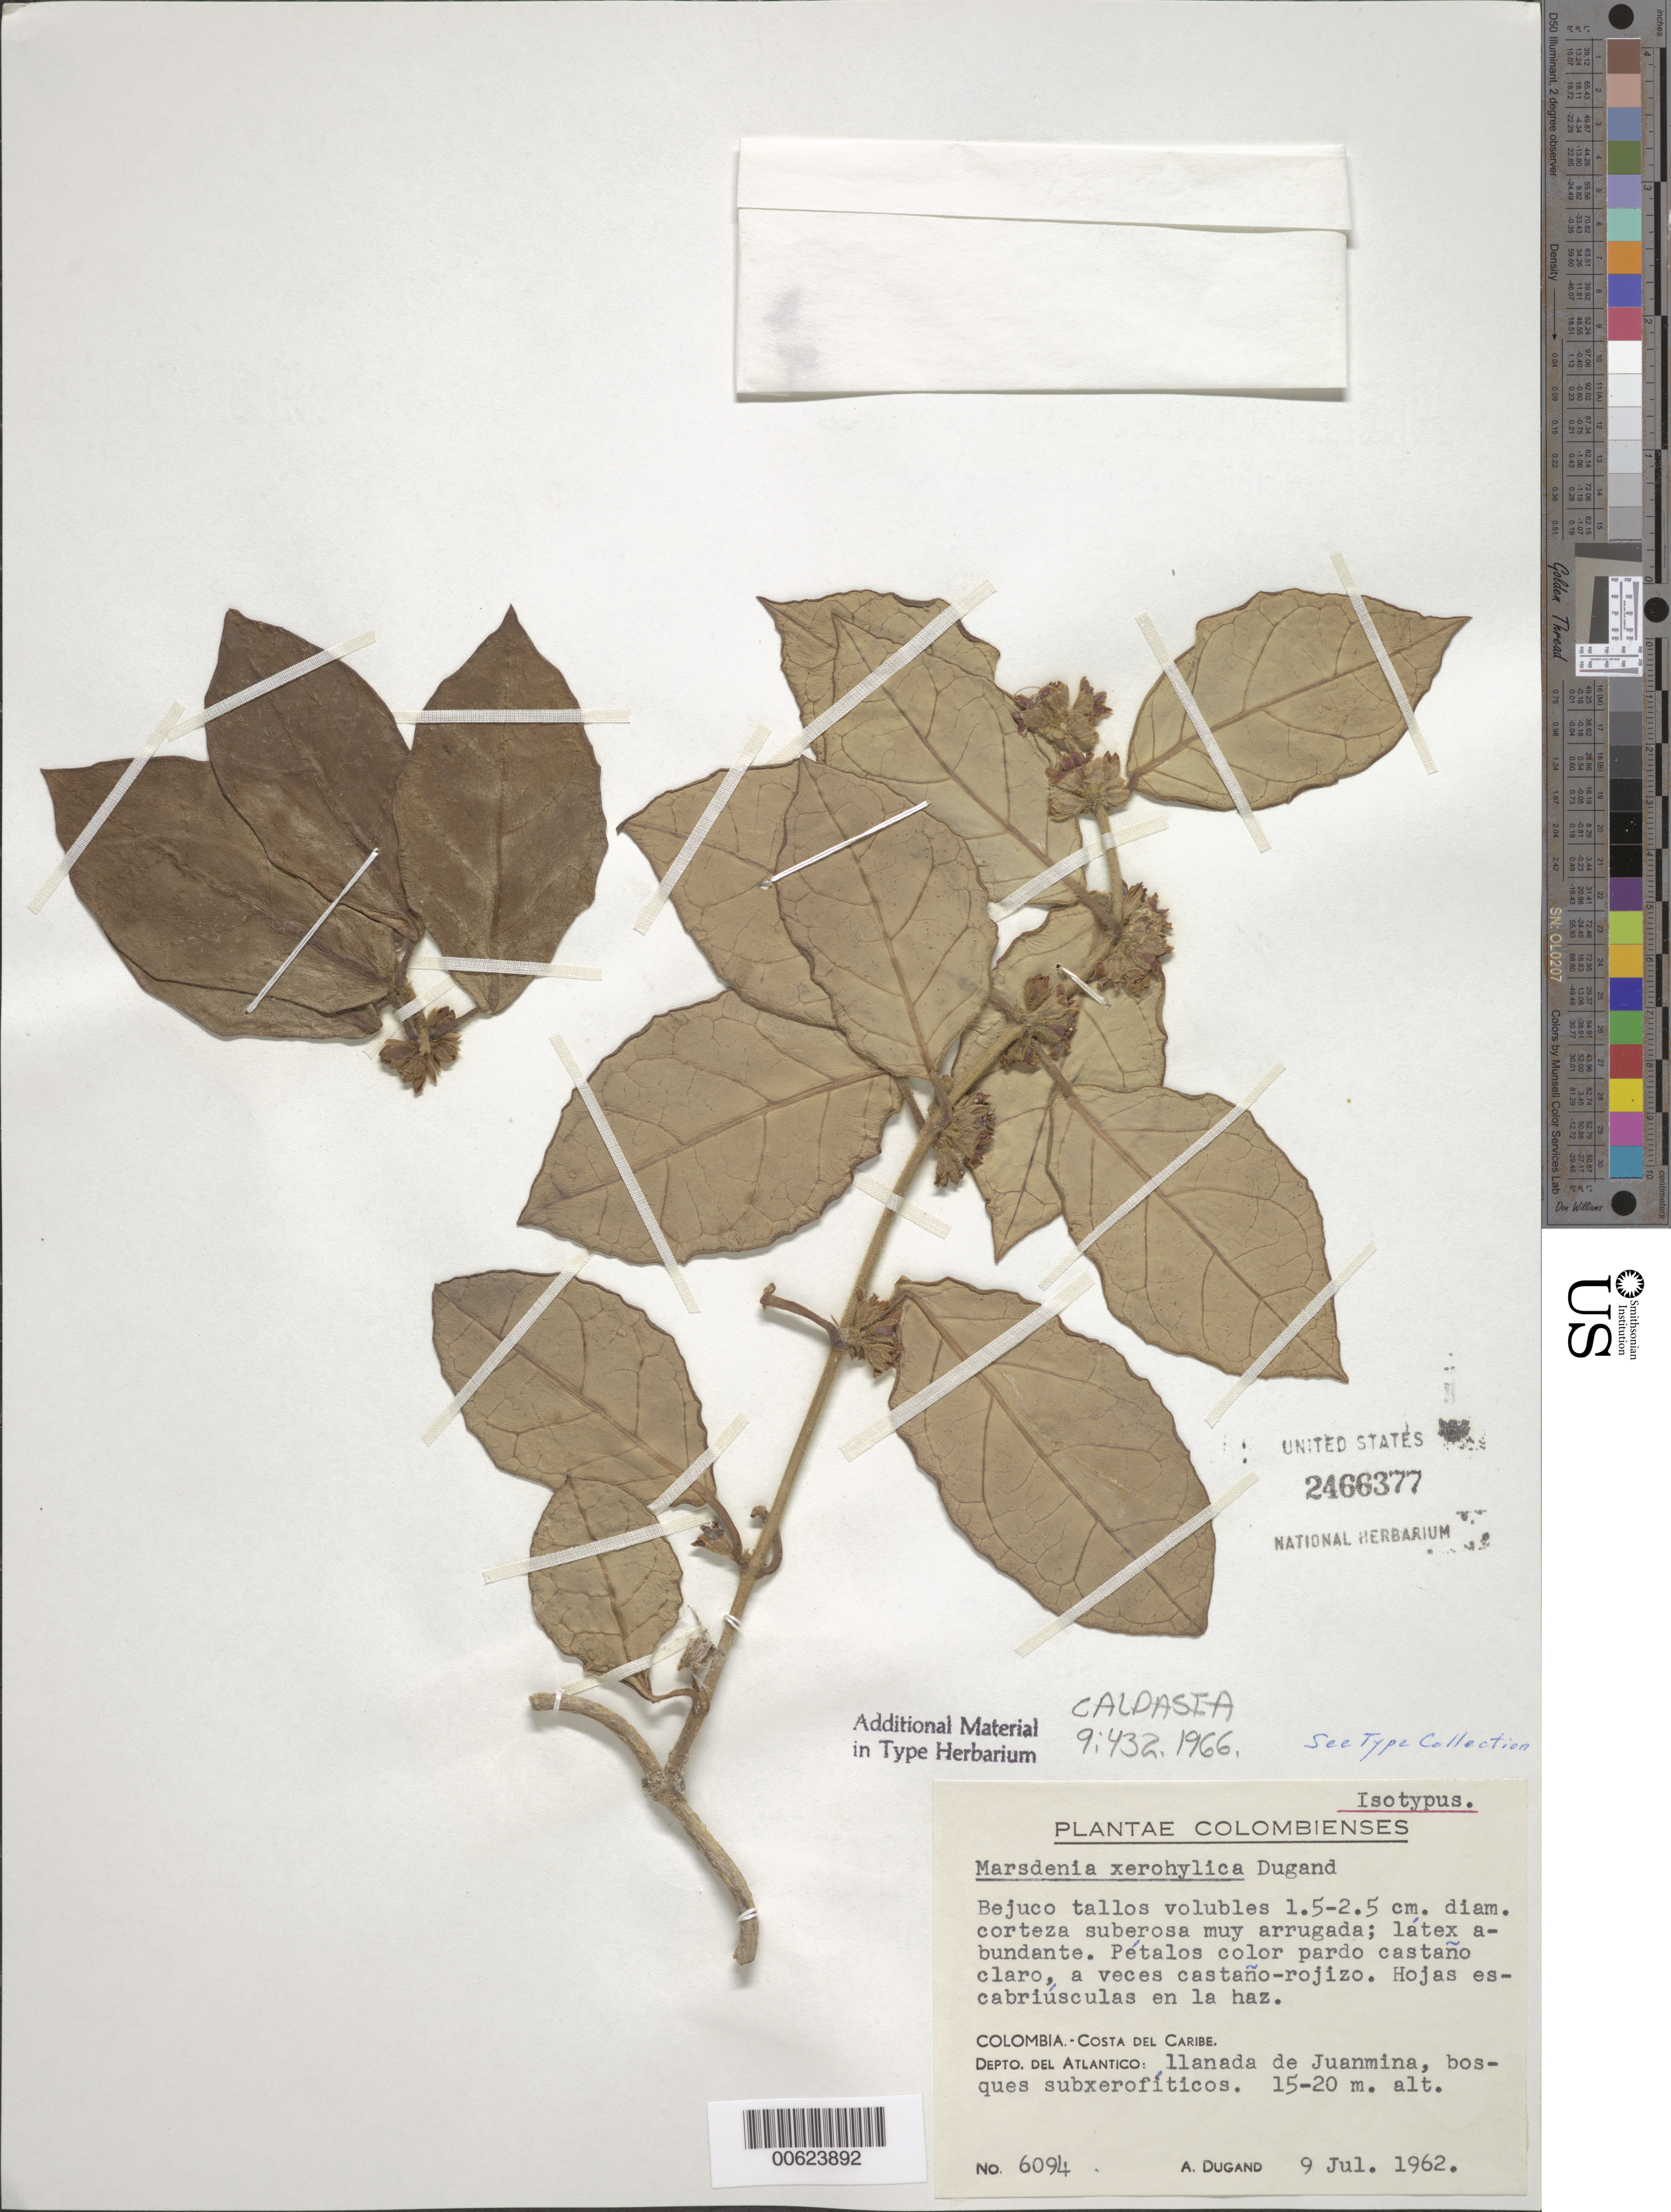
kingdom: Plantae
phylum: Tracheophyta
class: Magnoliopsida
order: Gentianales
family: Apocynaceae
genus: Marsdenia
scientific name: Marsdenia xerohylica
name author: Dugand G.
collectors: A. Dugand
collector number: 6094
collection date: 1962-07-09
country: Colombia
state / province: Atlántico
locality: Costa Del Caribe, Depto. Del Atlantico: llanada de Juanmina.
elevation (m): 15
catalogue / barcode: US 2466377